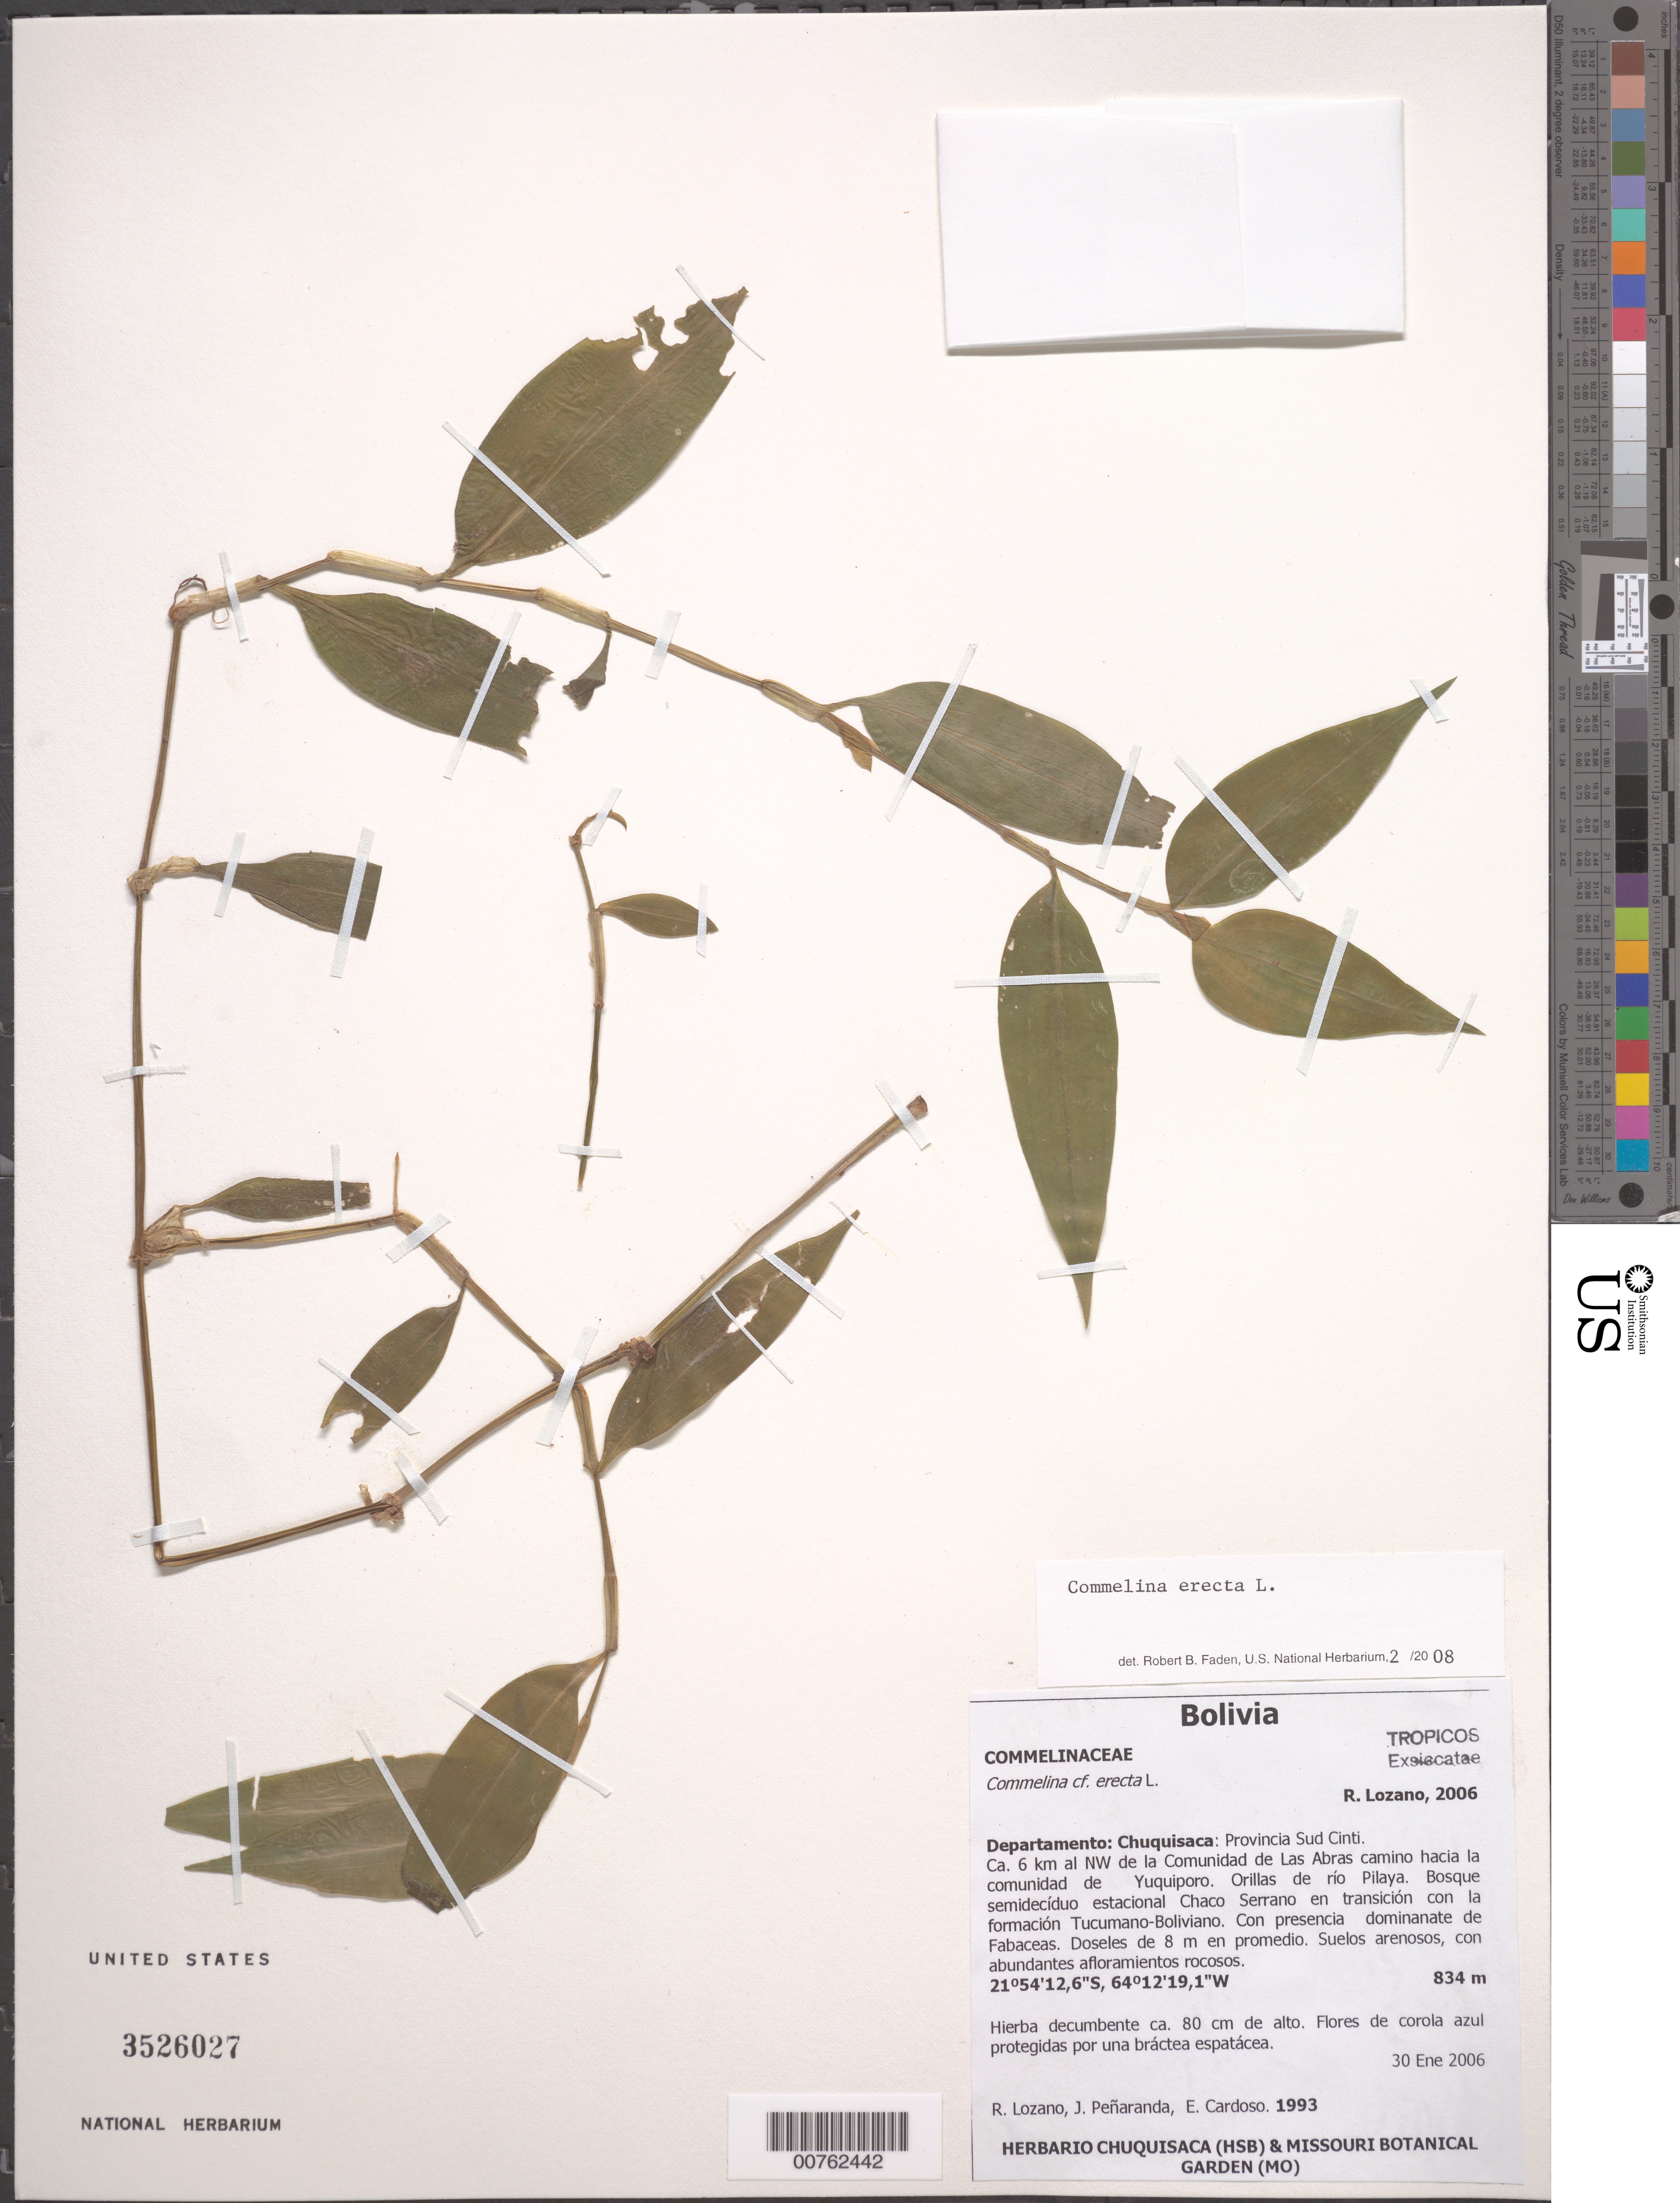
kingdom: Plantae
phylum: Tracheophyta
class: Liliopsida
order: Commelinales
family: Commelinaceae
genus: Commelina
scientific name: Commelina erecta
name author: L.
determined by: Faden, Robert B., (US), Smithsonian Institution - National Museum of Natural History (UNITED STATES)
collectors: R. Lozano et al.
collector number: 1993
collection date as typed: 30 Jan 2006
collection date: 2006-01-30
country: Bolivia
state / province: Chuquisaca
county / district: Sud Cinti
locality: Ca. 6 km al NW de la Comunidad de Las Abras camino hacia la comunidad de Yuquiporo. Orillas de rio Pilaya.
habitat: Bosque semideciduo estacional Chaco Serrano en transicion con la formacion Tucumano-Boliviano. Con presencia dominanate de Favaceas. Soseles de 8 m en promedio. Suelos arenosos, con abundantes afloramientos rocosos.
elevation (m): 834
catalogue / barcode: US 3526027